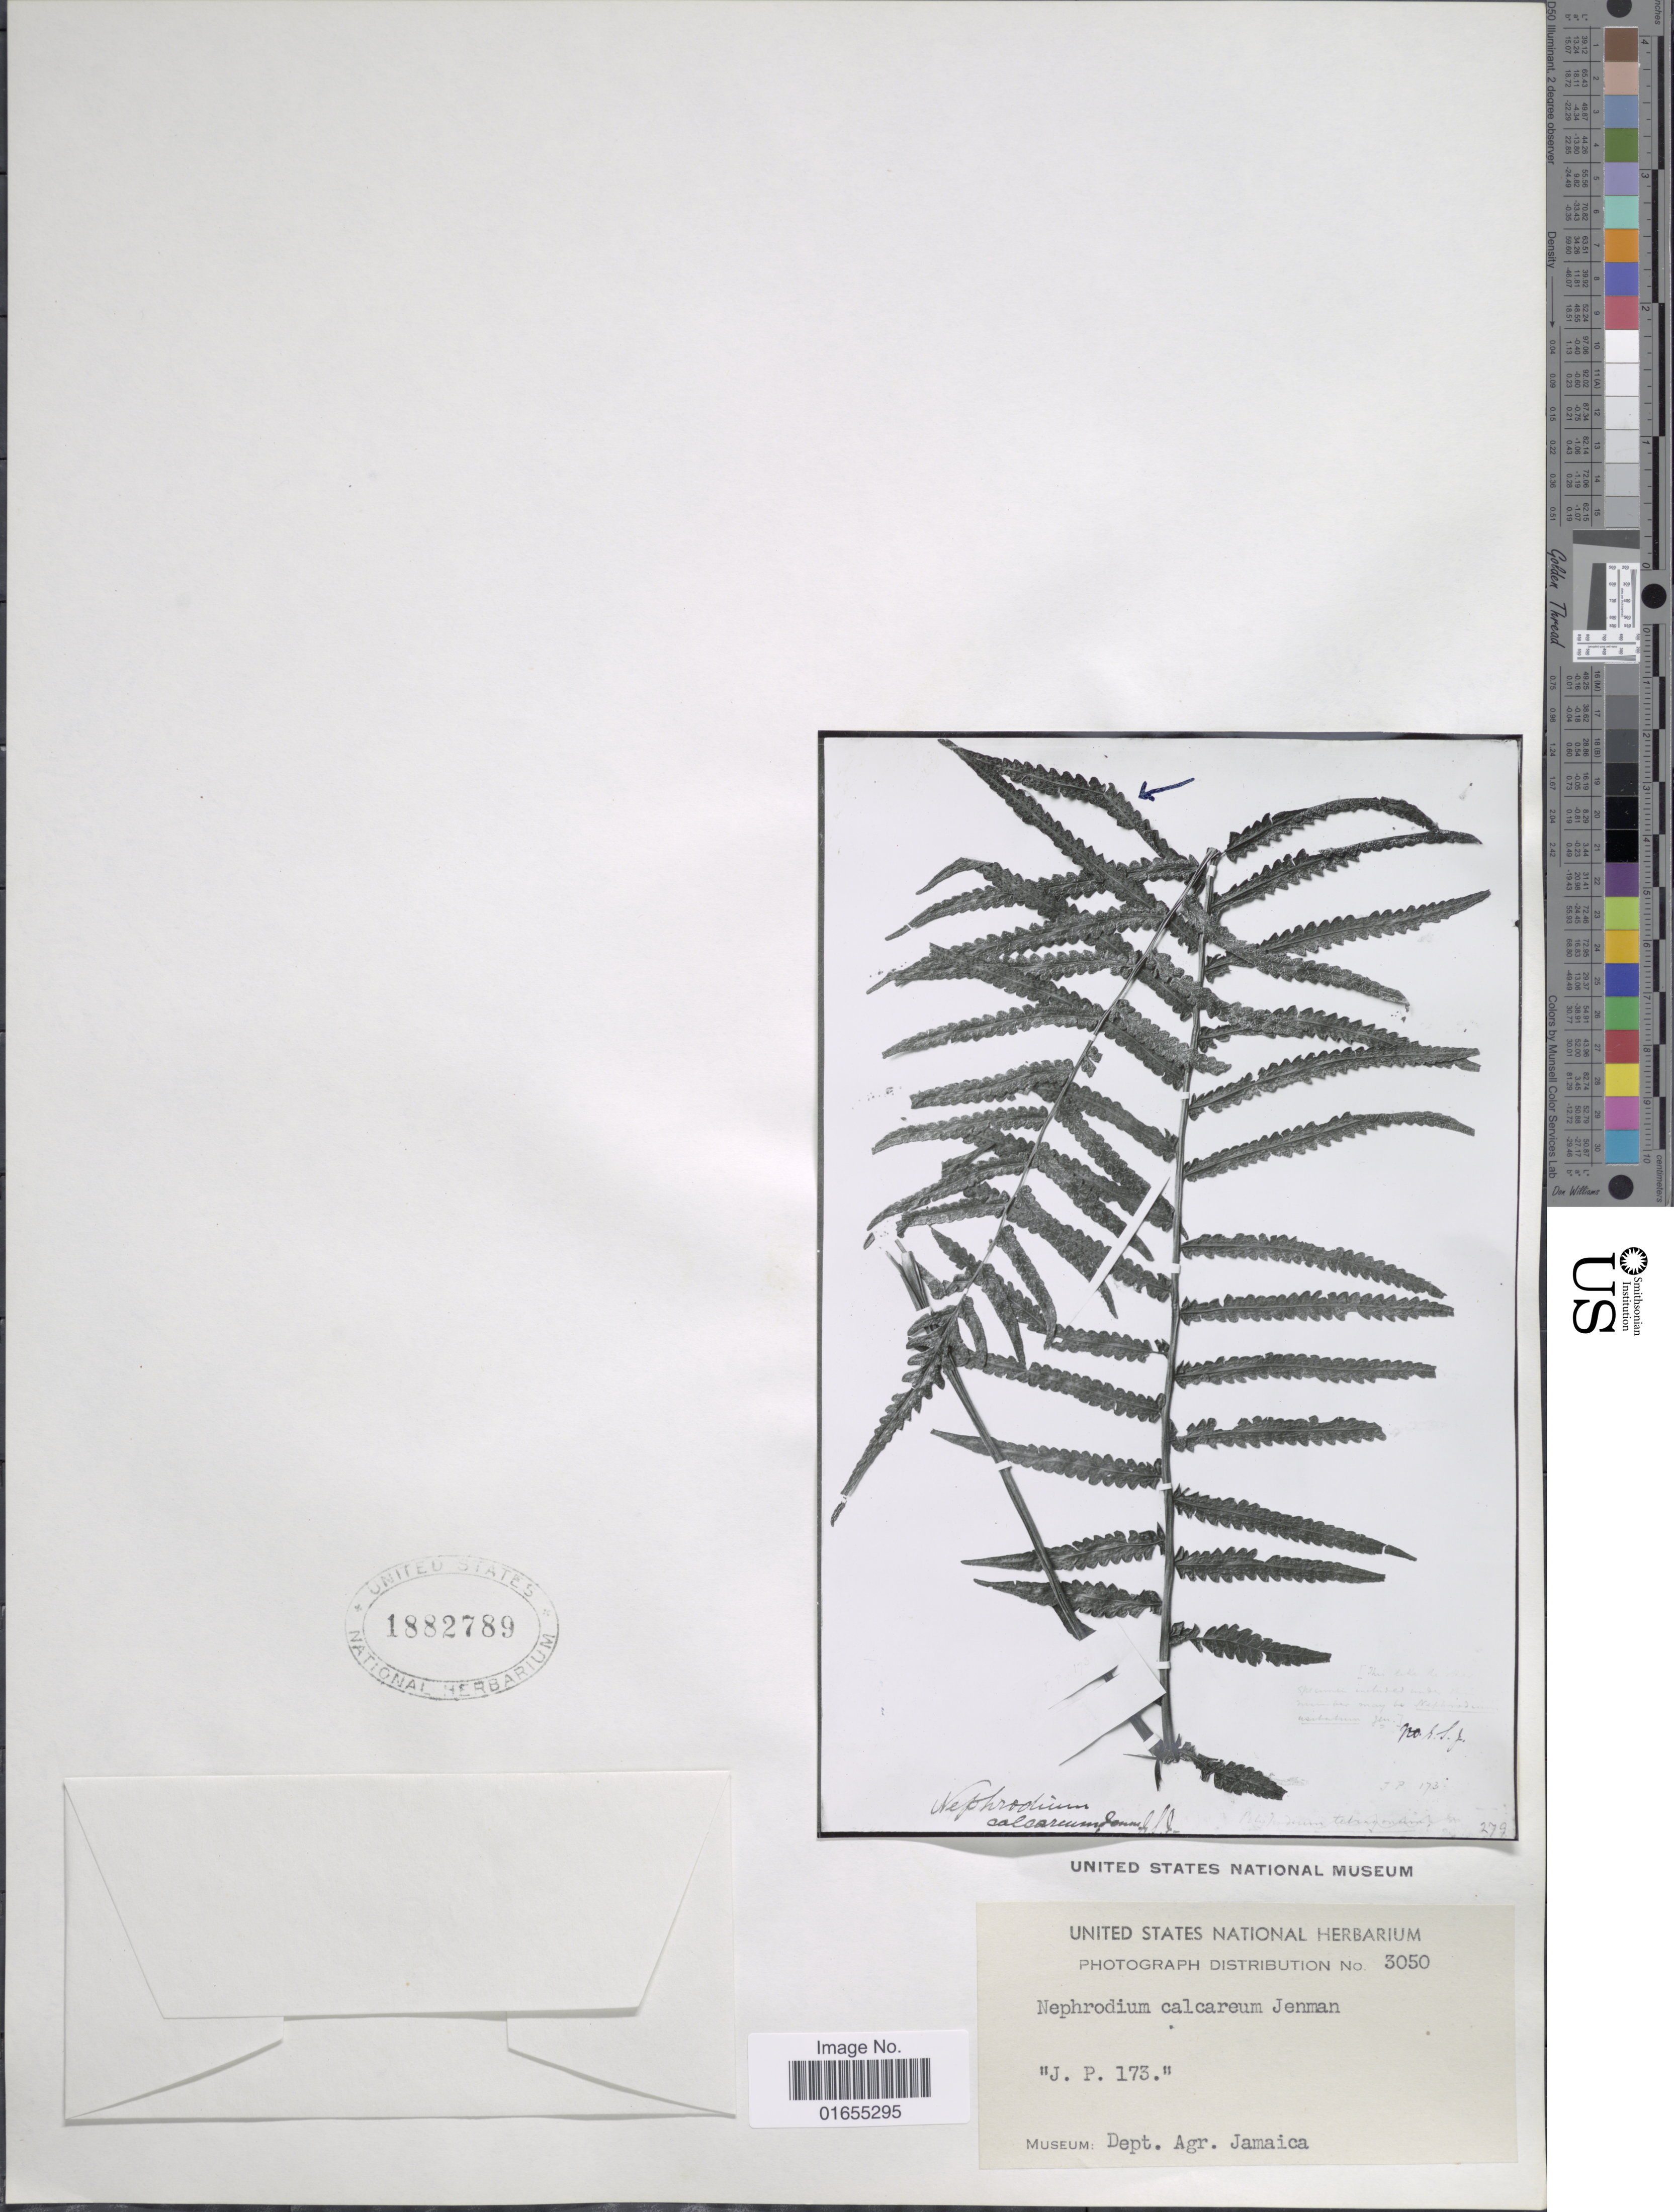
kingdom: Plantae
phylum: Tracheophyta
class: Polypodiopsida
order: Polypodiales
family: Thelypteridaceae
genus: Goniopteris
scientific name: Goniopteris venusta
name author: (Heward) Pic. Serm.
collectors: J.P.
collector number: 173*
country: Jamaica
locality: Dept. Agr. Jamaica.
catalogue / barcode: US 1882789